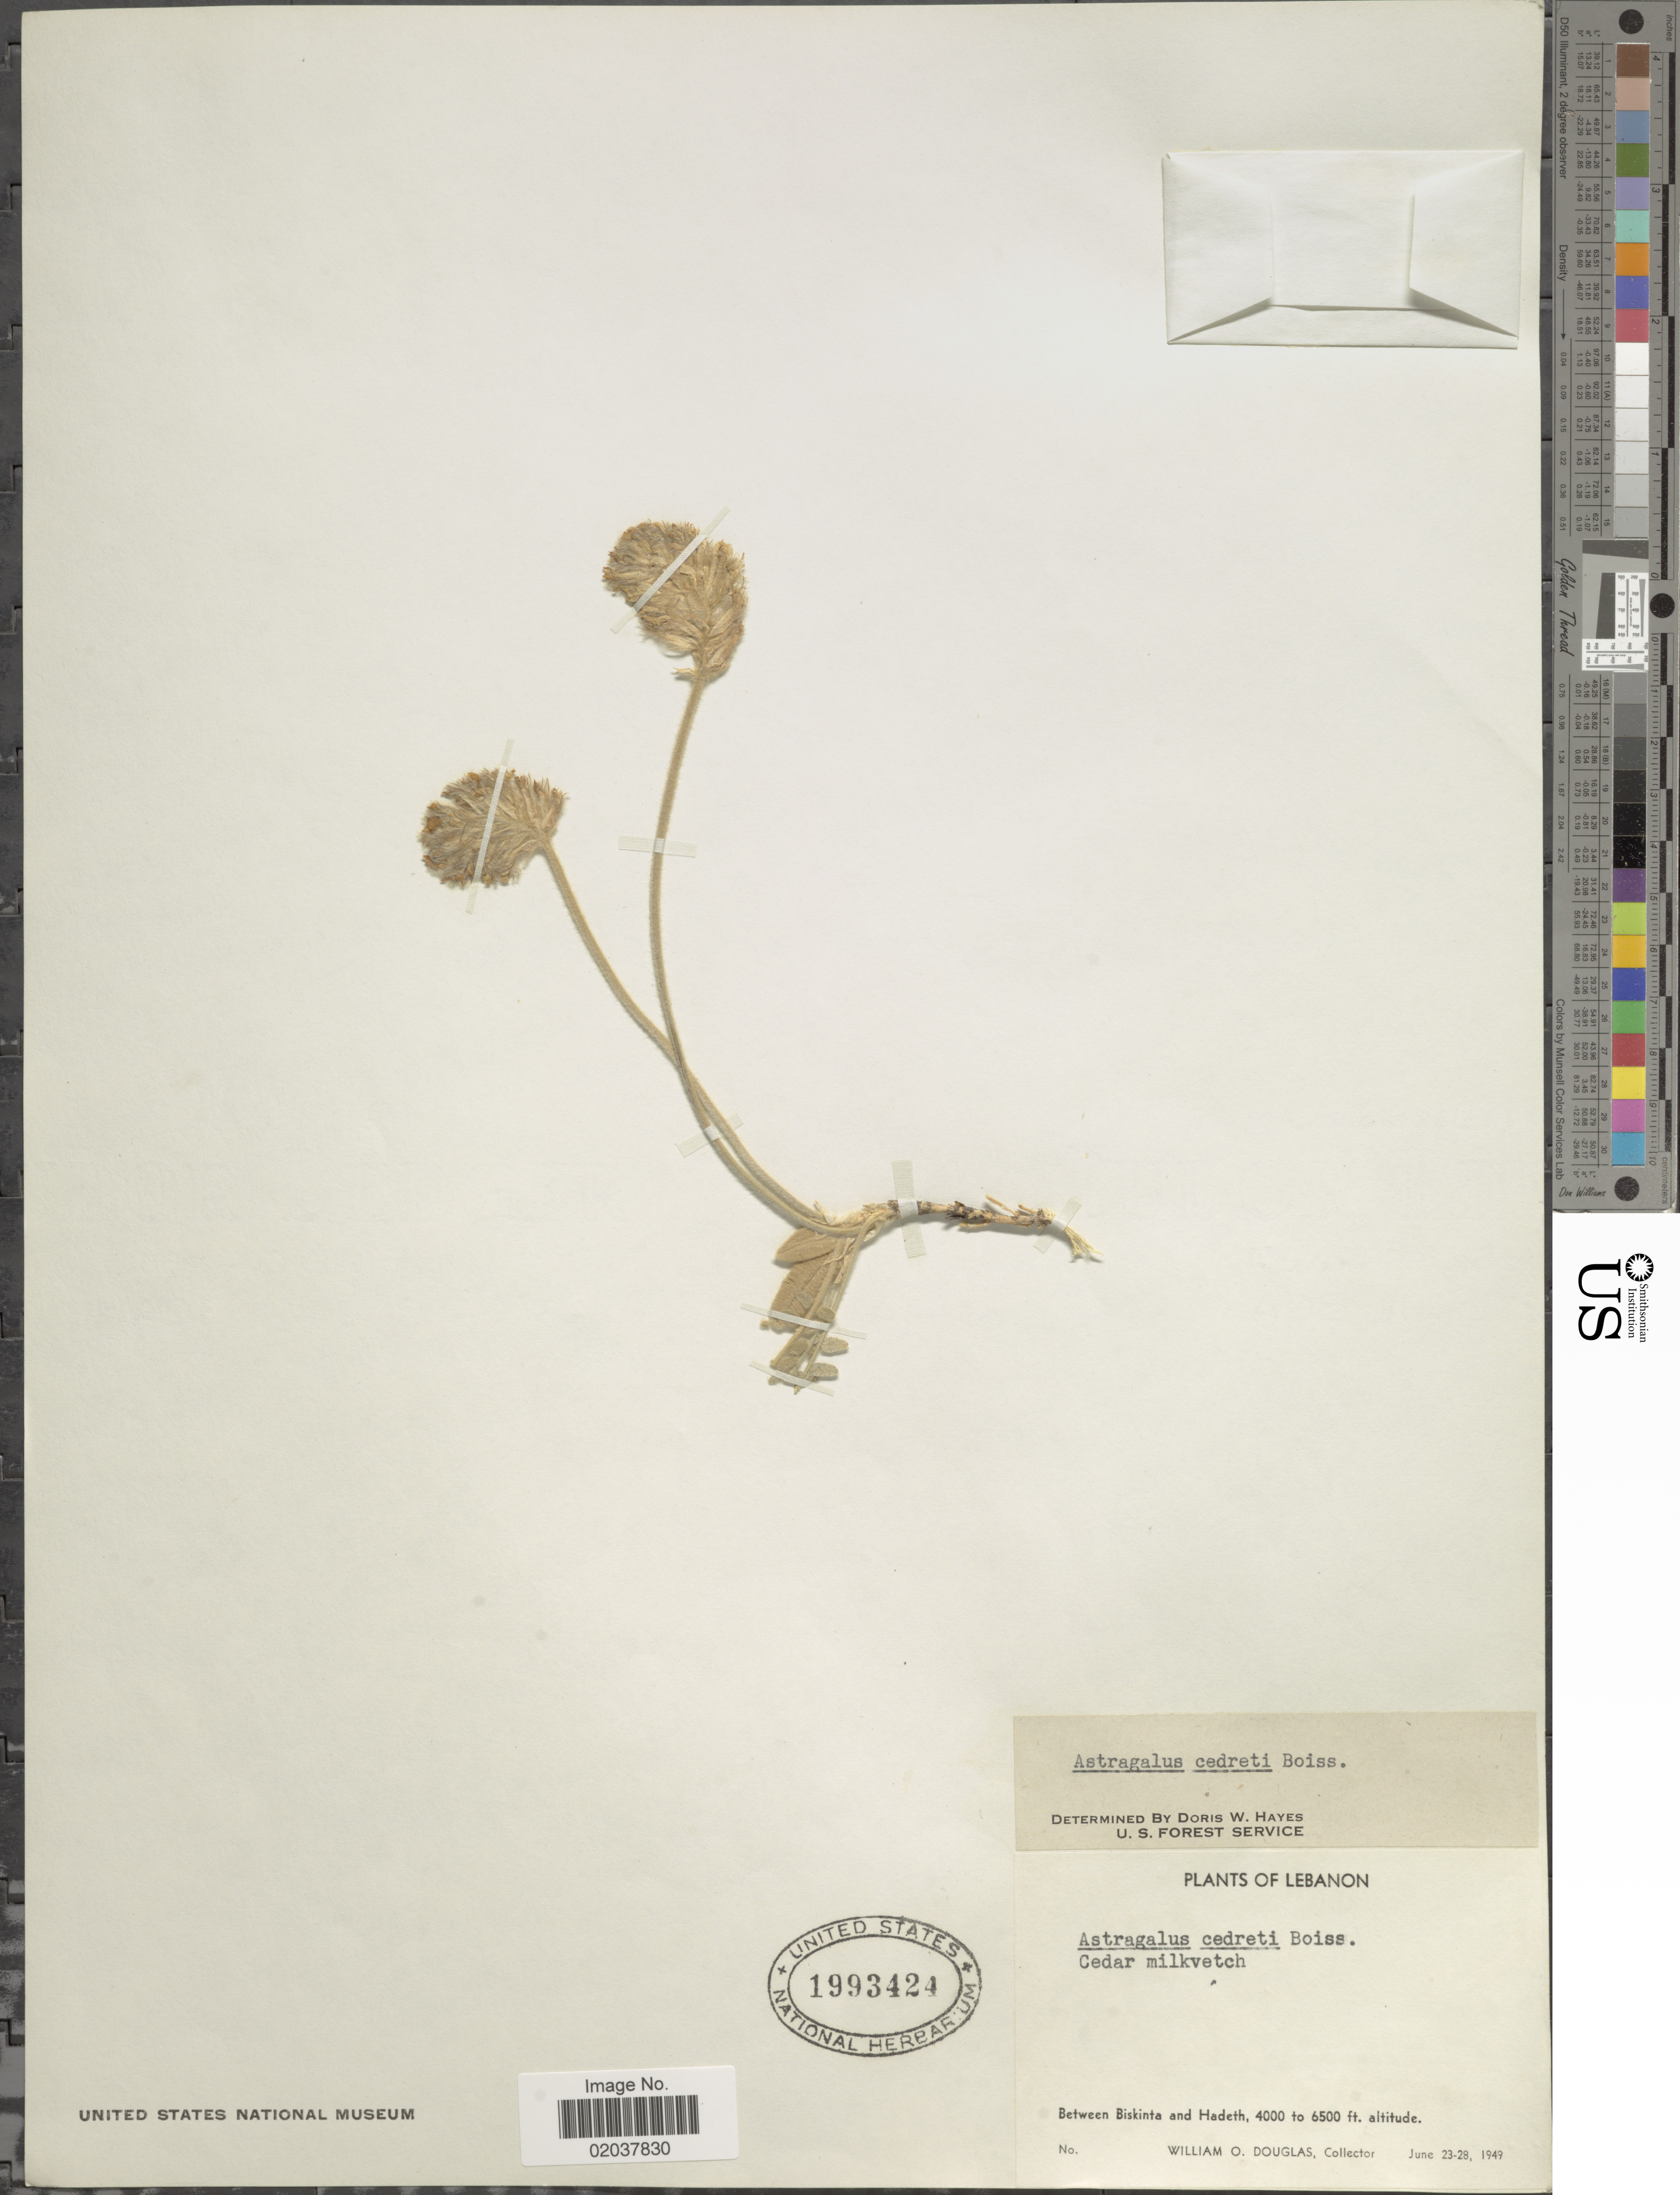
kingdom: Plantae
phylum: Tracheophyta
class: Magnoliopsida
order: Fabales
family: Fabaceae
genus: Astragalus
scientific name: Astragalus cedreti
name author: Boiss.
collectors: W. Douglas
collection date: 1949-06-23/1949-06-28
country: Lebanon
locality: Between Biskinta and Hadeth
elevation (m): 1219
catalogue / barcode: US 1993424